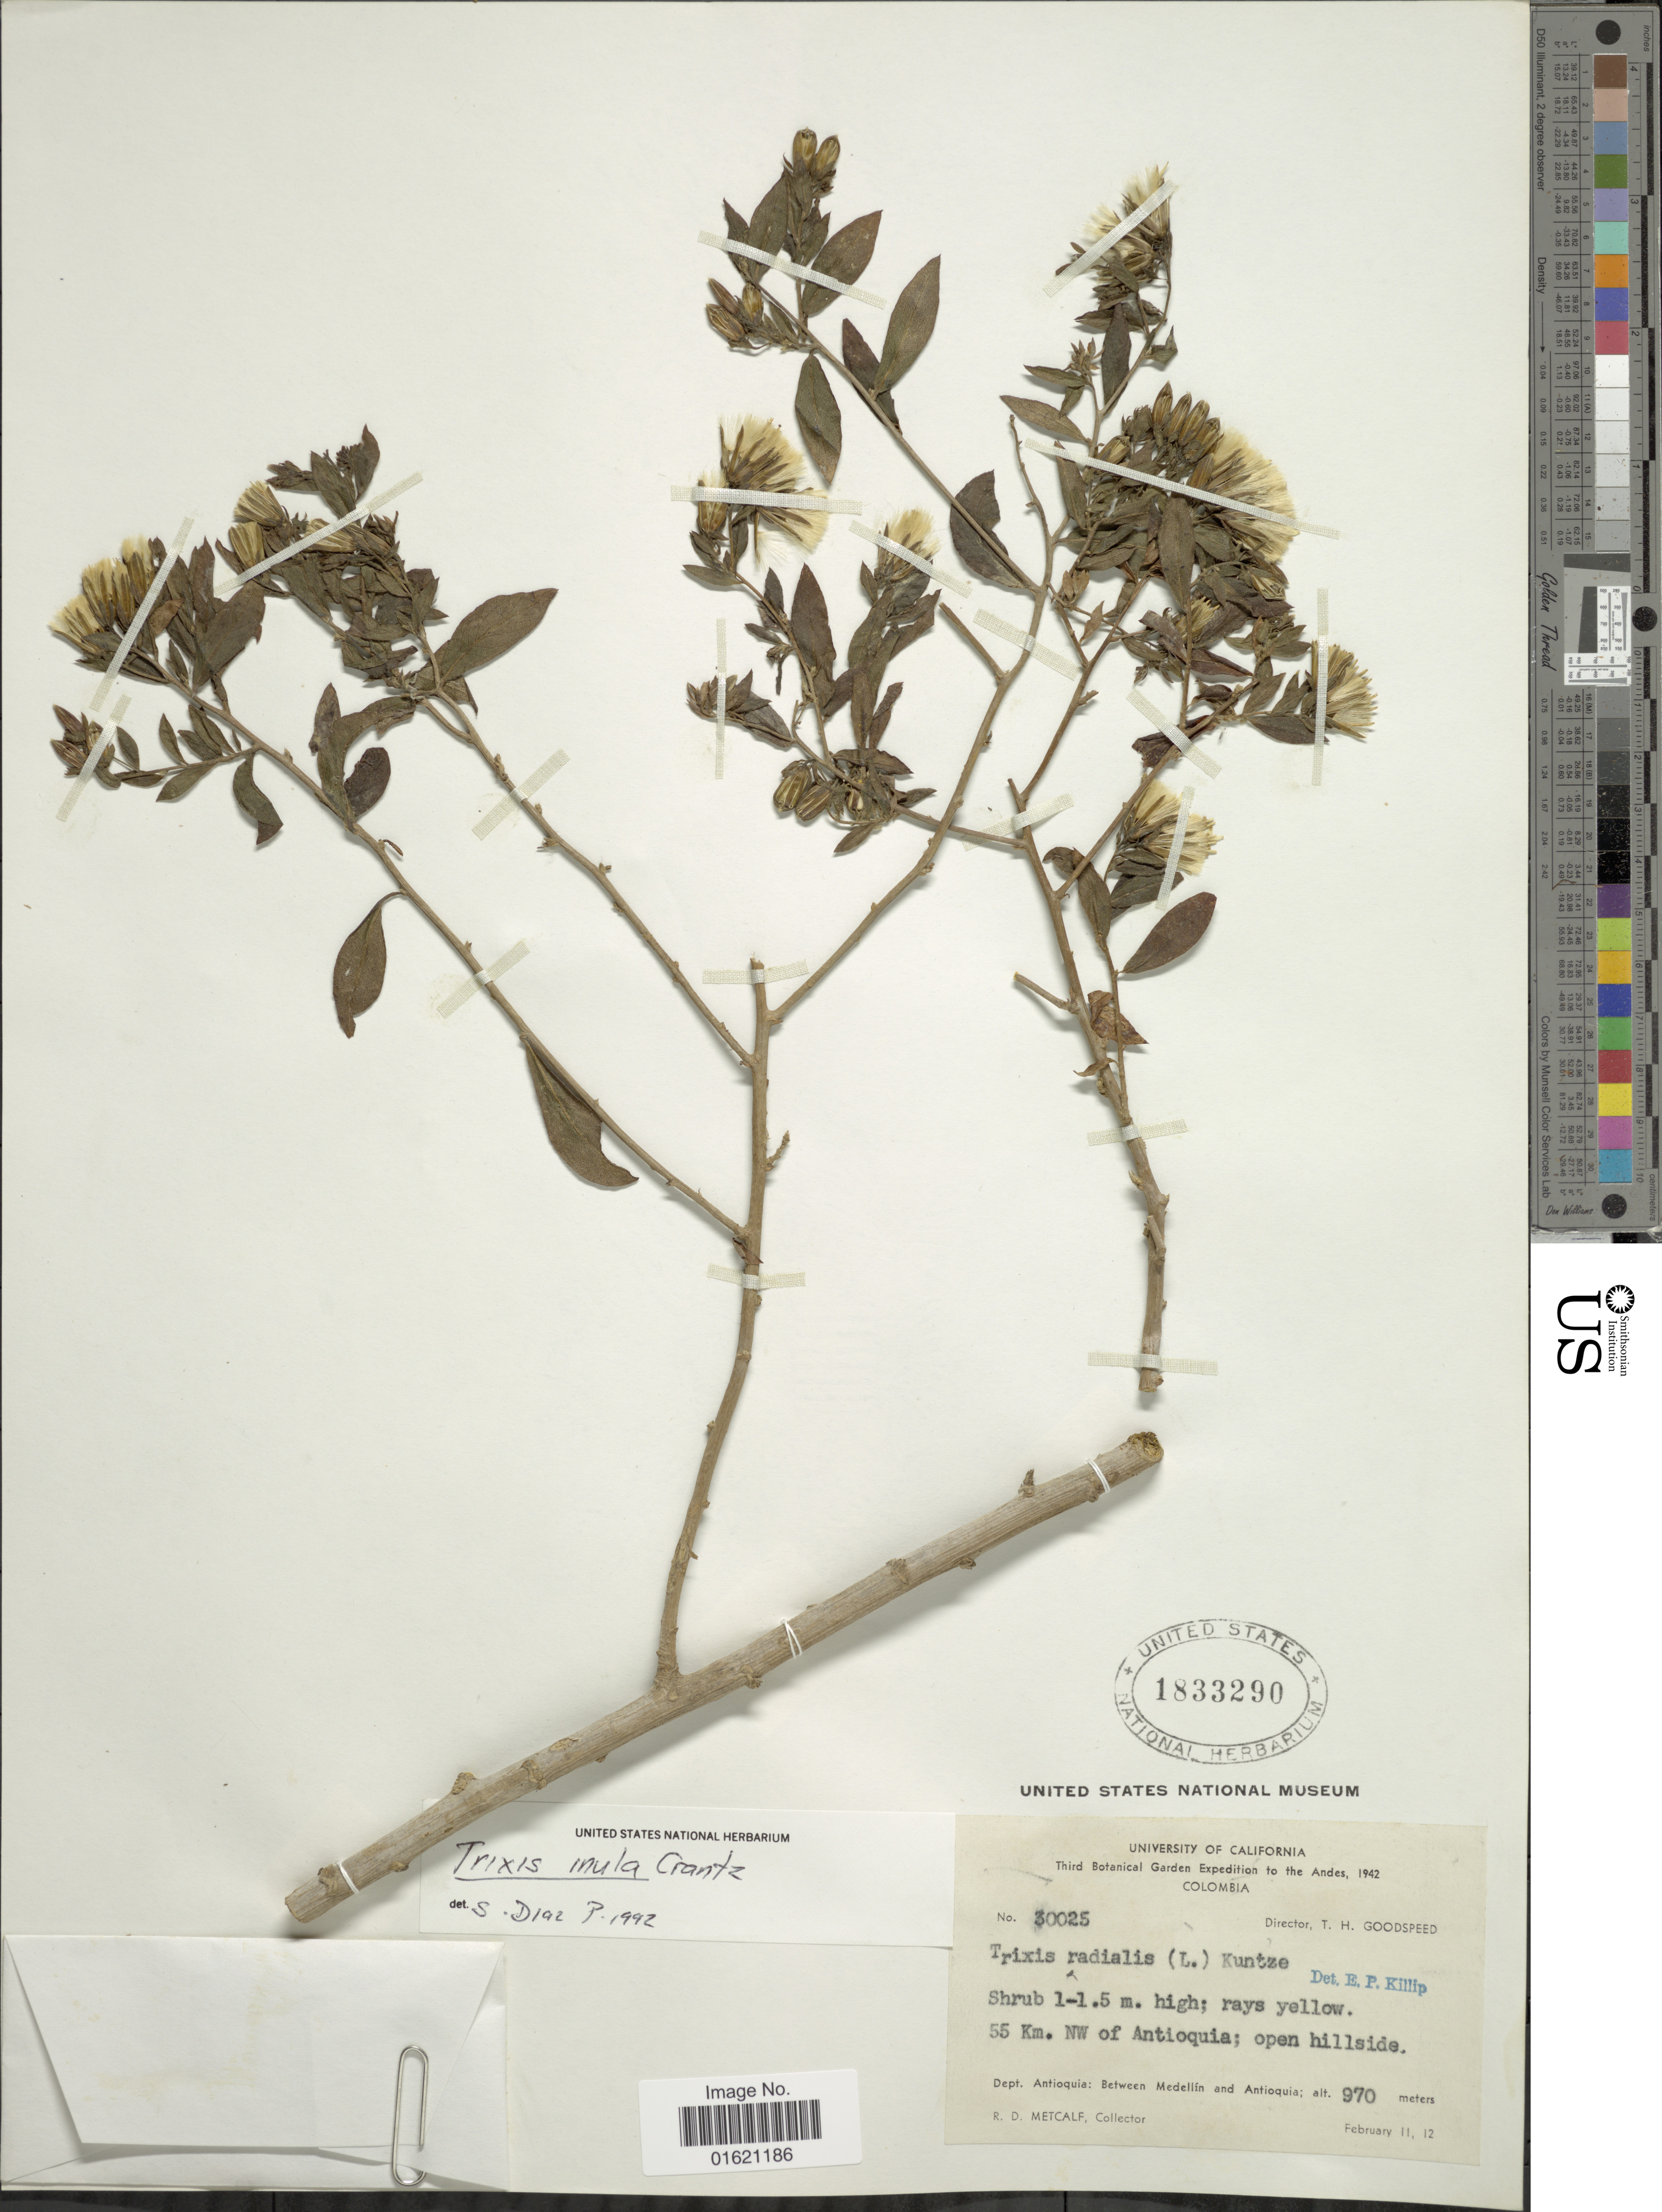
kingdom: Plantae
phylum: Tracheophyta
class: Magnoliopsida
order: Asterales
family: Asteraceae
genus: Trixis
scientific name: Trixis inula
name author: Crantz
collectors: R. D. Metcalf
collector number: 30025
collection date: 1942-02-11/1942-02-12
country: Colombia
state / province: Antioquia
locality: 55 km. NW of Antioquia; open hillside, Between Medellin and Antioquia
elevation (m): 970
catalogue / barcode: US 1833290